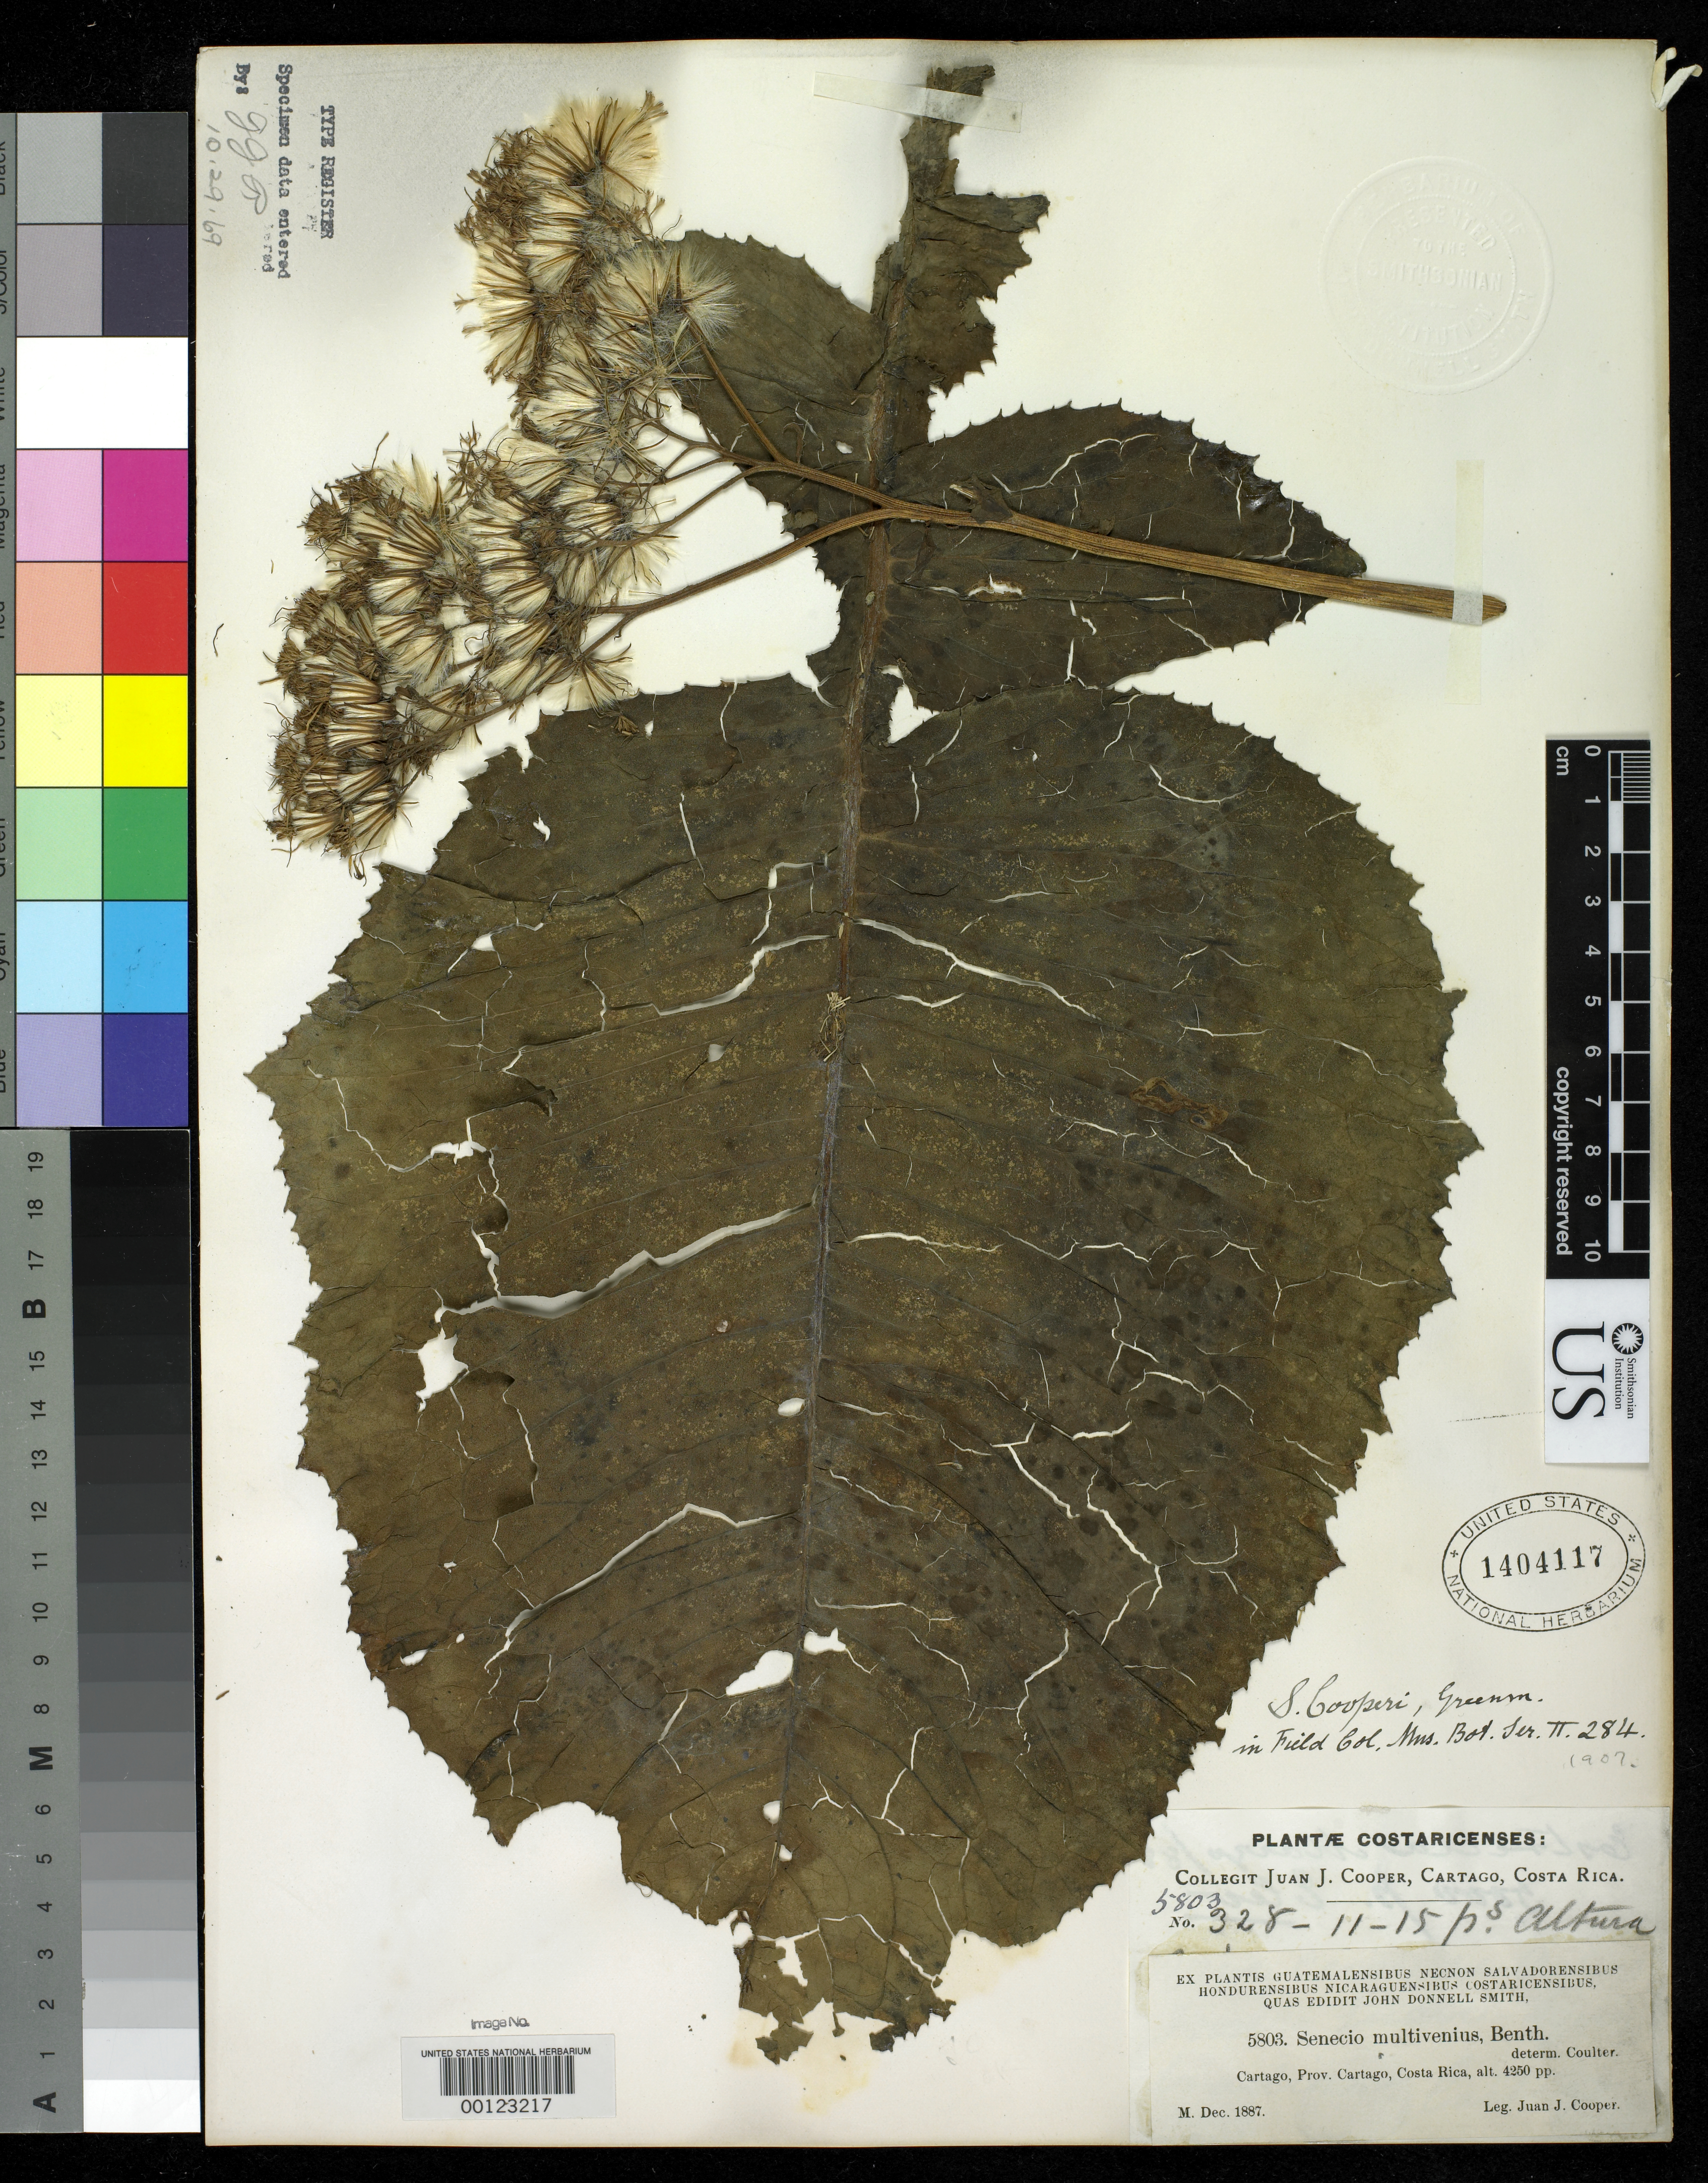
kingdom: Plantae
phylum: Tracheophyta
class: Magnoliopsida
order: Asterales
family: Asteraceae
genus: Senecio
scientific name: Senecio cooperi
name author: Greenm.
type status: Syntype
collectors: J. J. Cooper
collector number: J.D.S. 5803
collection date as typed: Dec 1887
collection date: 1887-12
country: Costa Rica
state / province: Cartago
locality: Cartago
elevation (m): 1310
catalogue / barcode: US 1404117